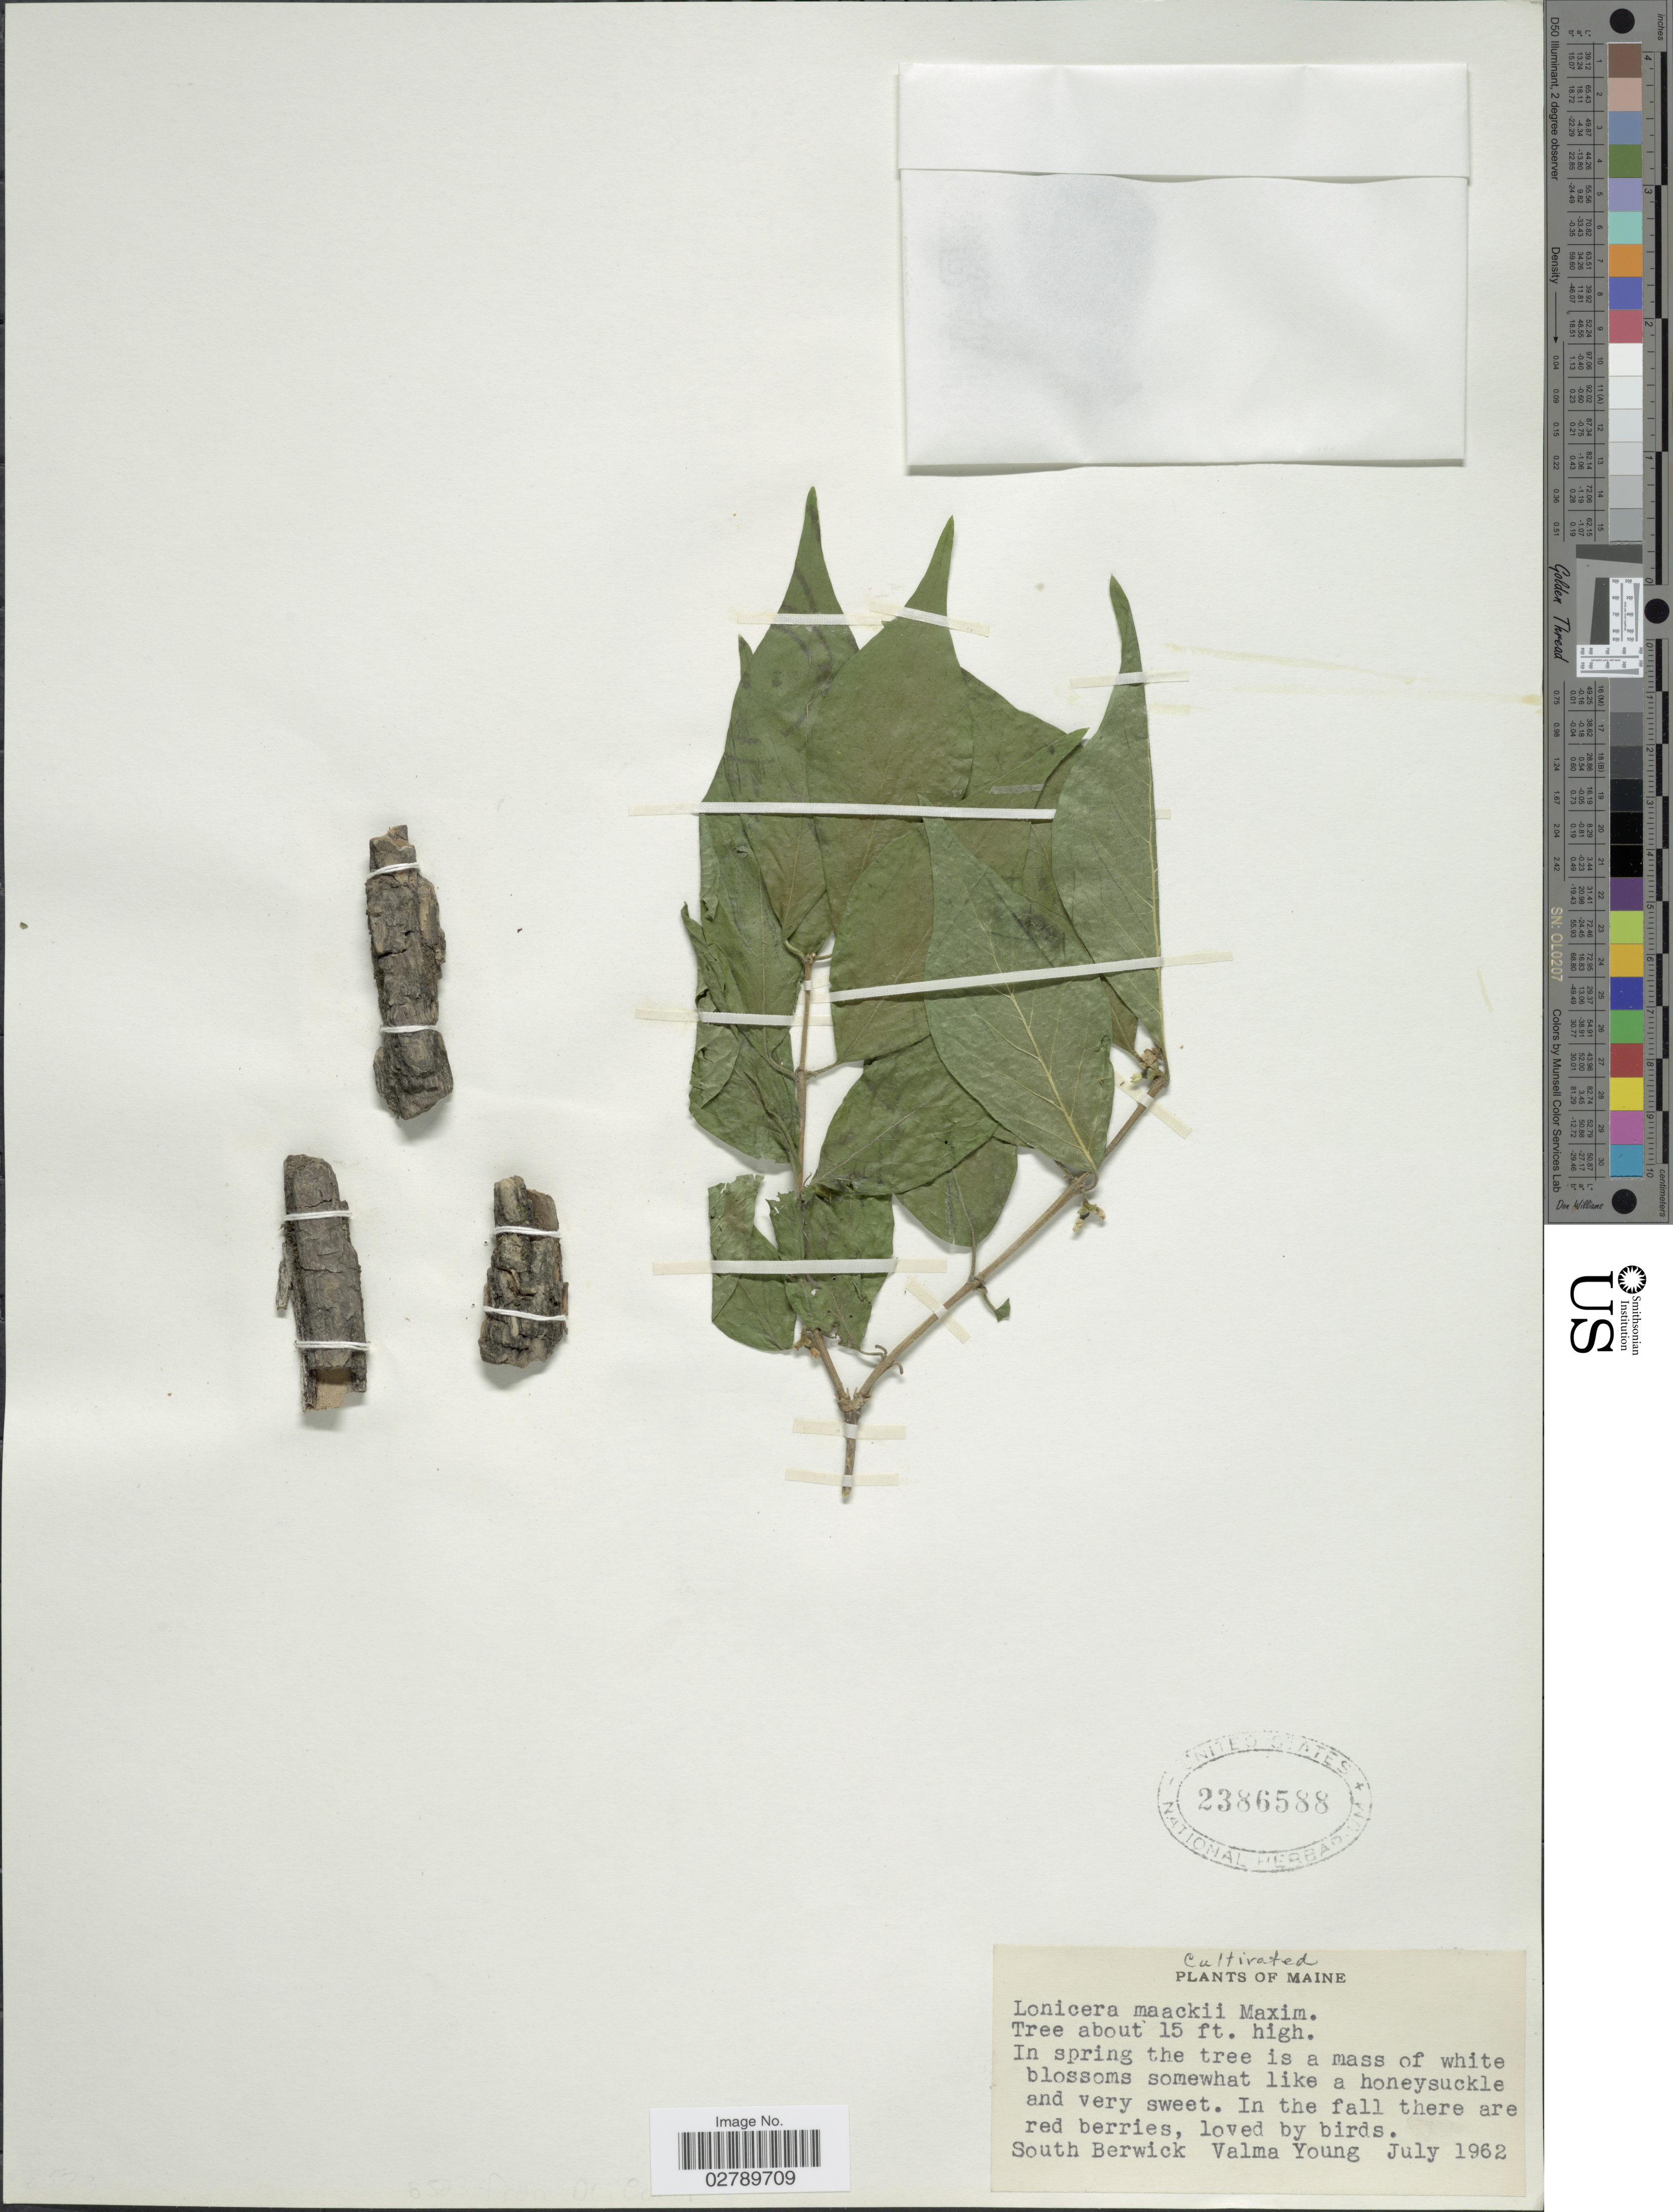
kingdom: Plantae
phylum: Tracheophyta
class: Magnoliopsida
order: Dipsacales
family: Caprifoliaceae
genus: Lonicera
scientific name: Lonicera maackii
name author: (Rupr.) Maxim.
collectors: V. Young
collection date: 1962-07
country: United States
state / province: Maine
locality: South Berwick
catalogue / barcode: US 2386588